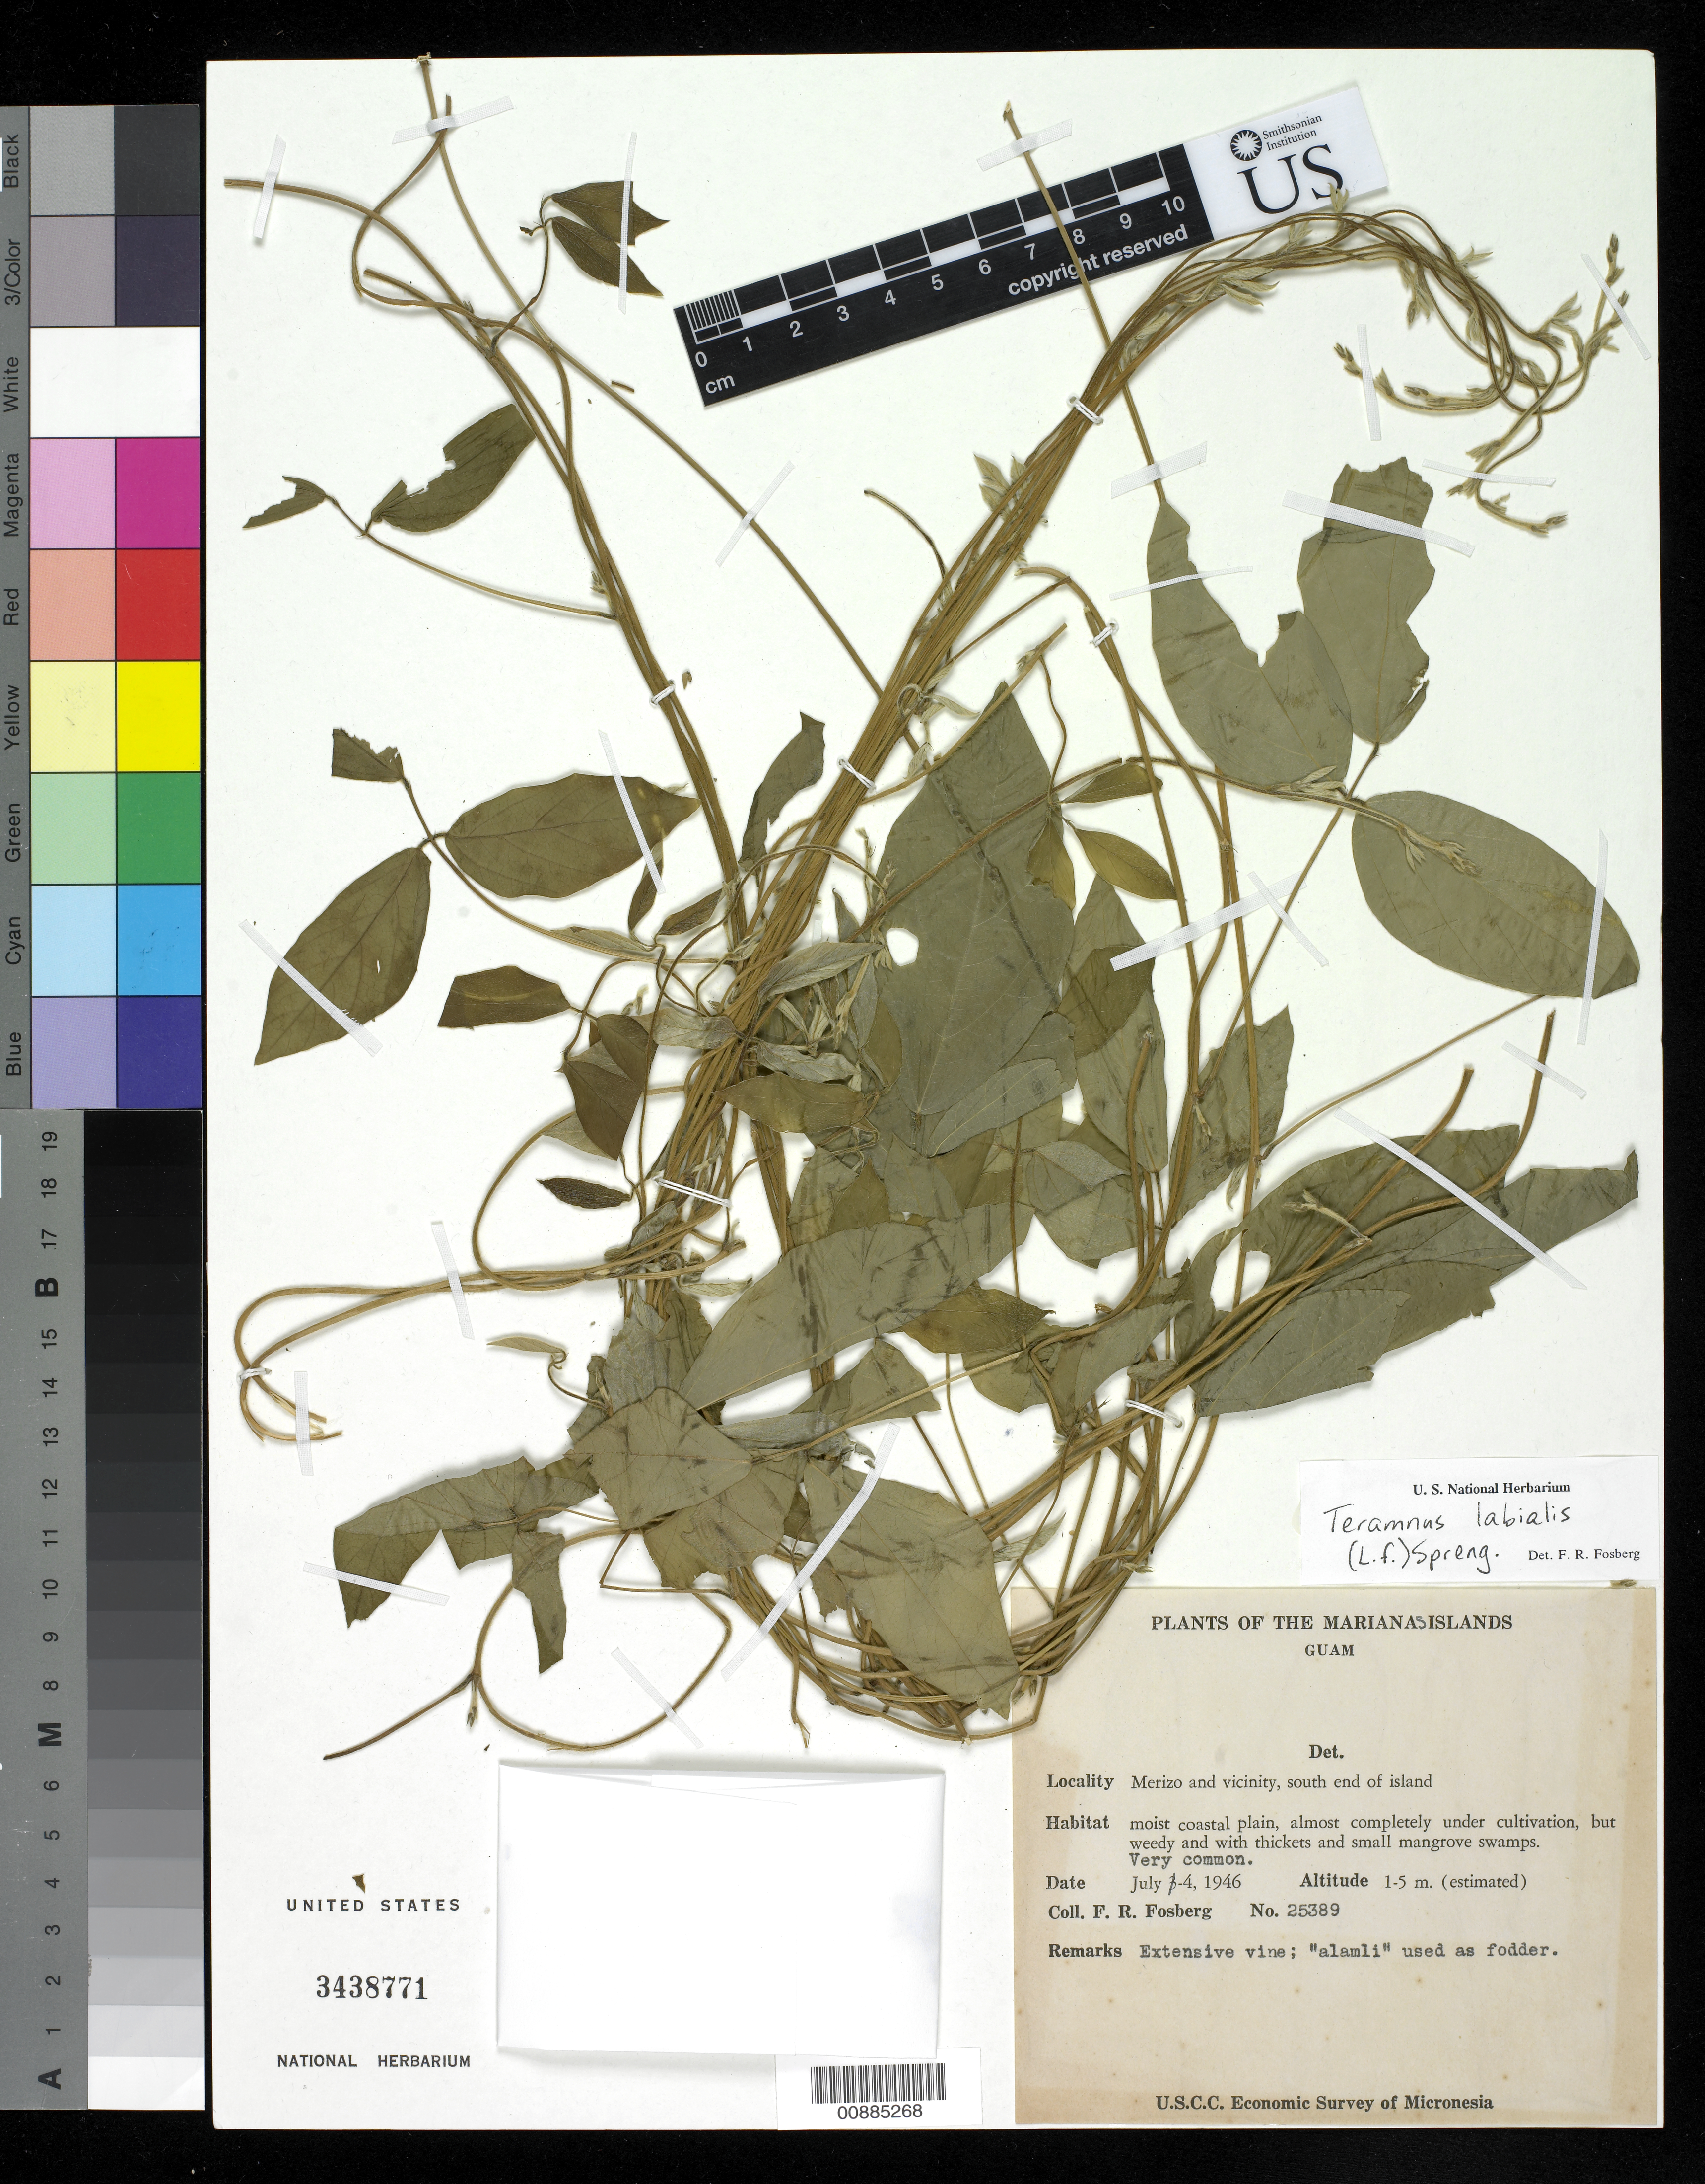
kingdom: Plantae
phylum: Tracheophyta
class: Magnoliopsida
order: Fabales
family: Fabaceae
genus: Teramnus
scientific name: Teramnus labialis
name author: (L. f.) Spreng.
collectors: F. R. Fosberg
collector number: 25389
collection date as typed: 01 Jul 1946 to 04 Jul 1946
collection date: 1946-07-01/1946-07-04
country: Guam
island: Guam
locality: Mariana Islands, Merizo and vicinity.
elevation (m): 1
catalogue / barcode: US 3438771